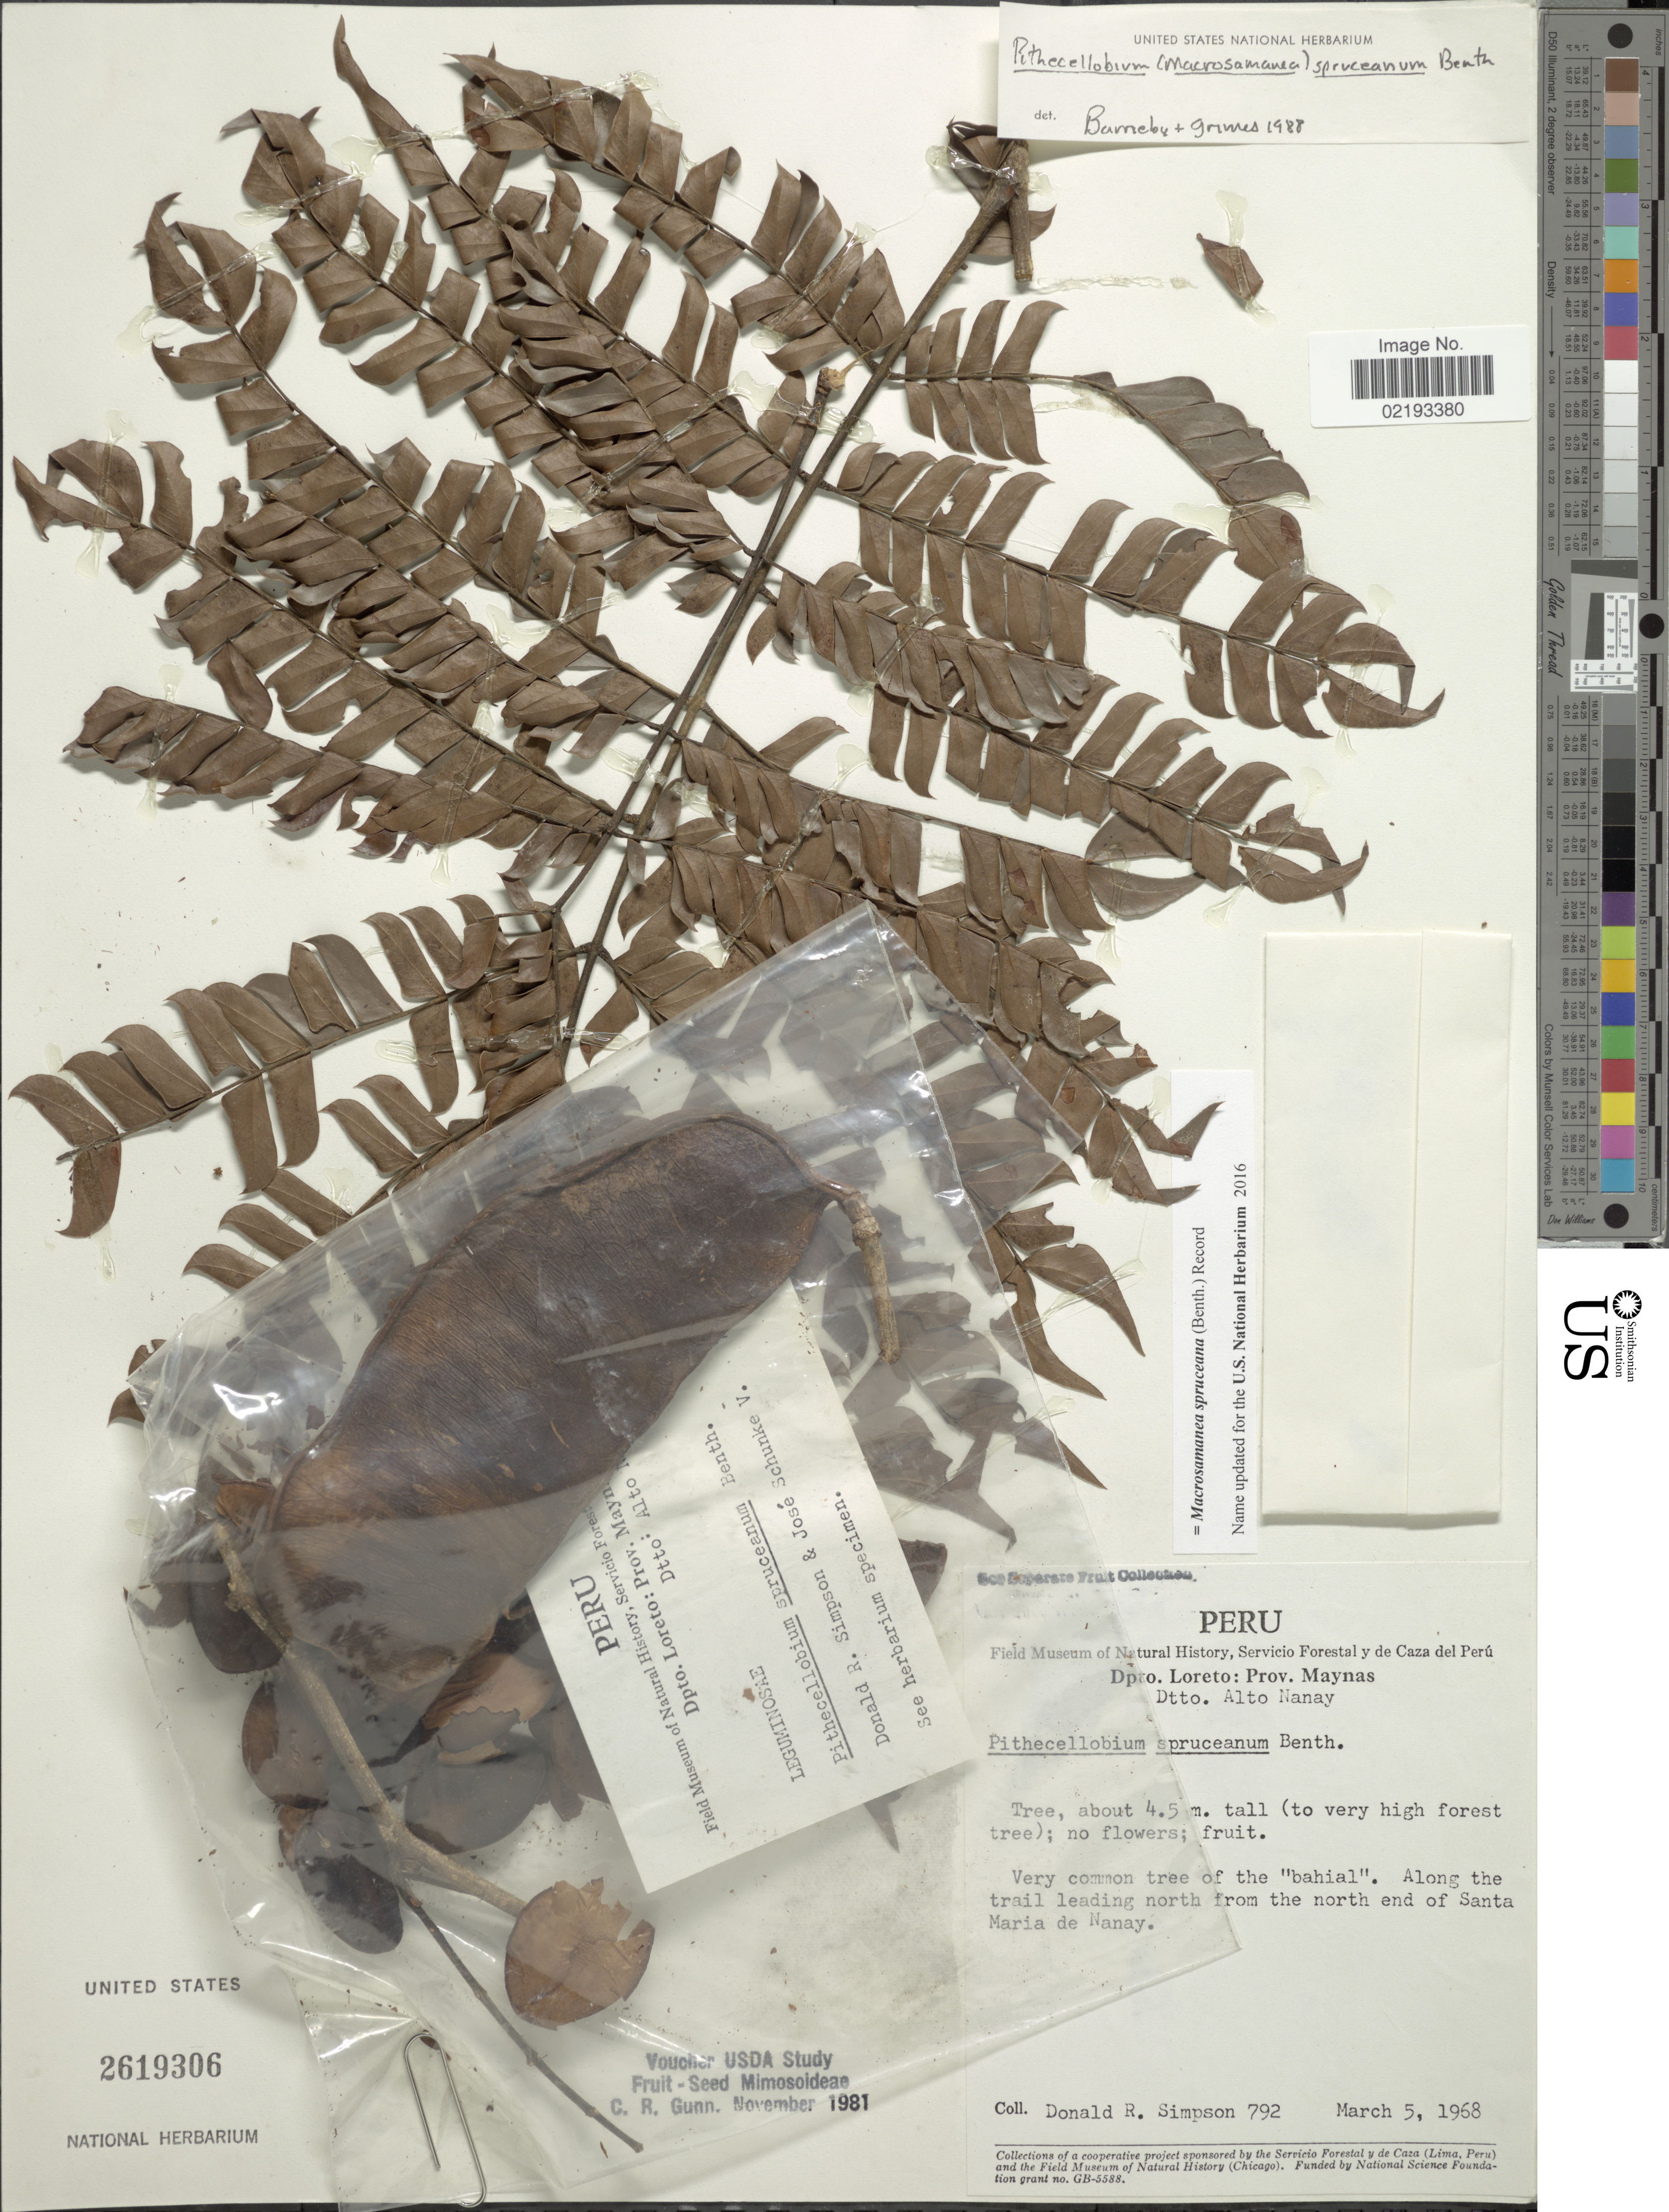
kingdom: Plantae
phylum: Tracheophyta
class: Magnoliopsida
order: Fabales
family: Fabaceae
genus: Macrosamanea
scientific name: Macrosamanea spruceana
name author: (Benth.) Killip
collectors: D. R. Simpson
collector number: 792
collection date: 1968-03-05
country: Peru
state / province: Loreto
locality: Dpto Loreto: Prov. Maynas, Dtto Alto Nanay. Along the trail leading north from the north end of Santa Maria de Nanay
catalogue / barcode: US 2619306